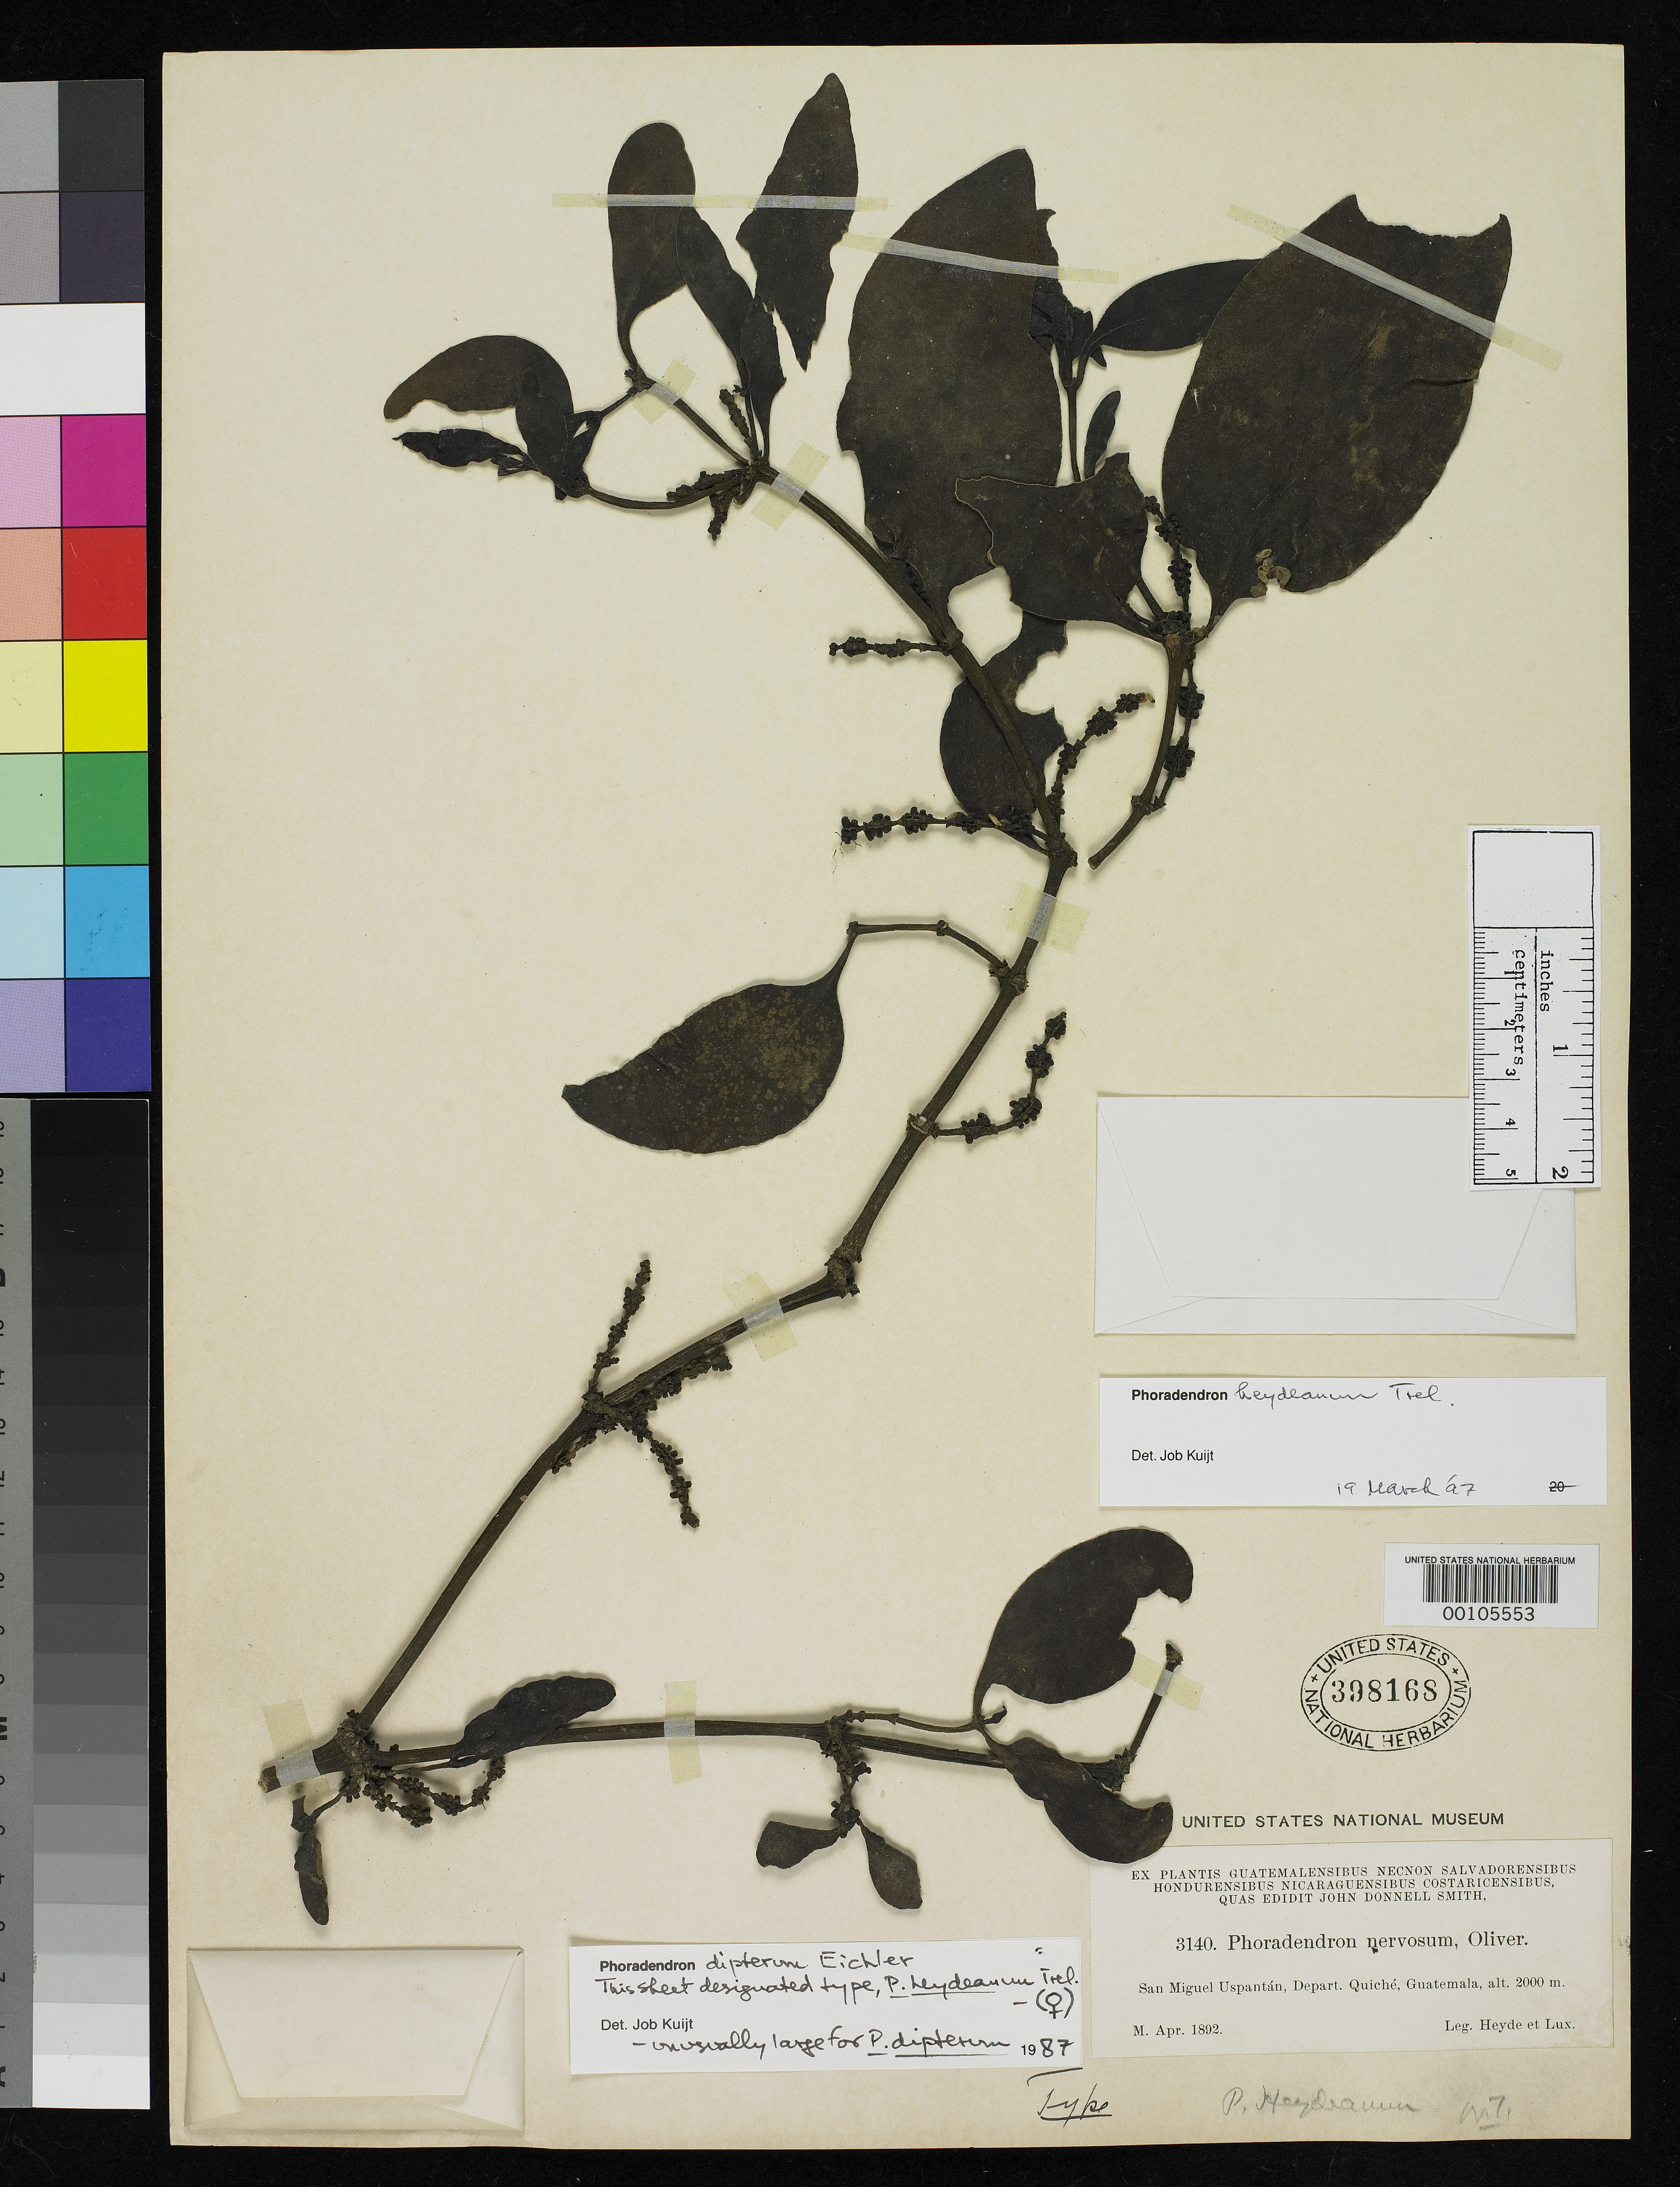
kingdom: Plantae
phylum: Tracheophyta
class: Magnoliopsida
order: Santalales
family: Viscaceae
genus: Phoradendron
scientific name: Phoradendron heydeanum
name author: Trel.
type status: Isotype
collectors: E. T. Heyde & E. Lux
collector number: J.D.S. 3140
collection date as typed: Apr 1892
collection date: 1892-04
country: Guatemala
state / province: El Quiché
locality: San Miguel Uspantán.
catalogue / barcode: US 398168